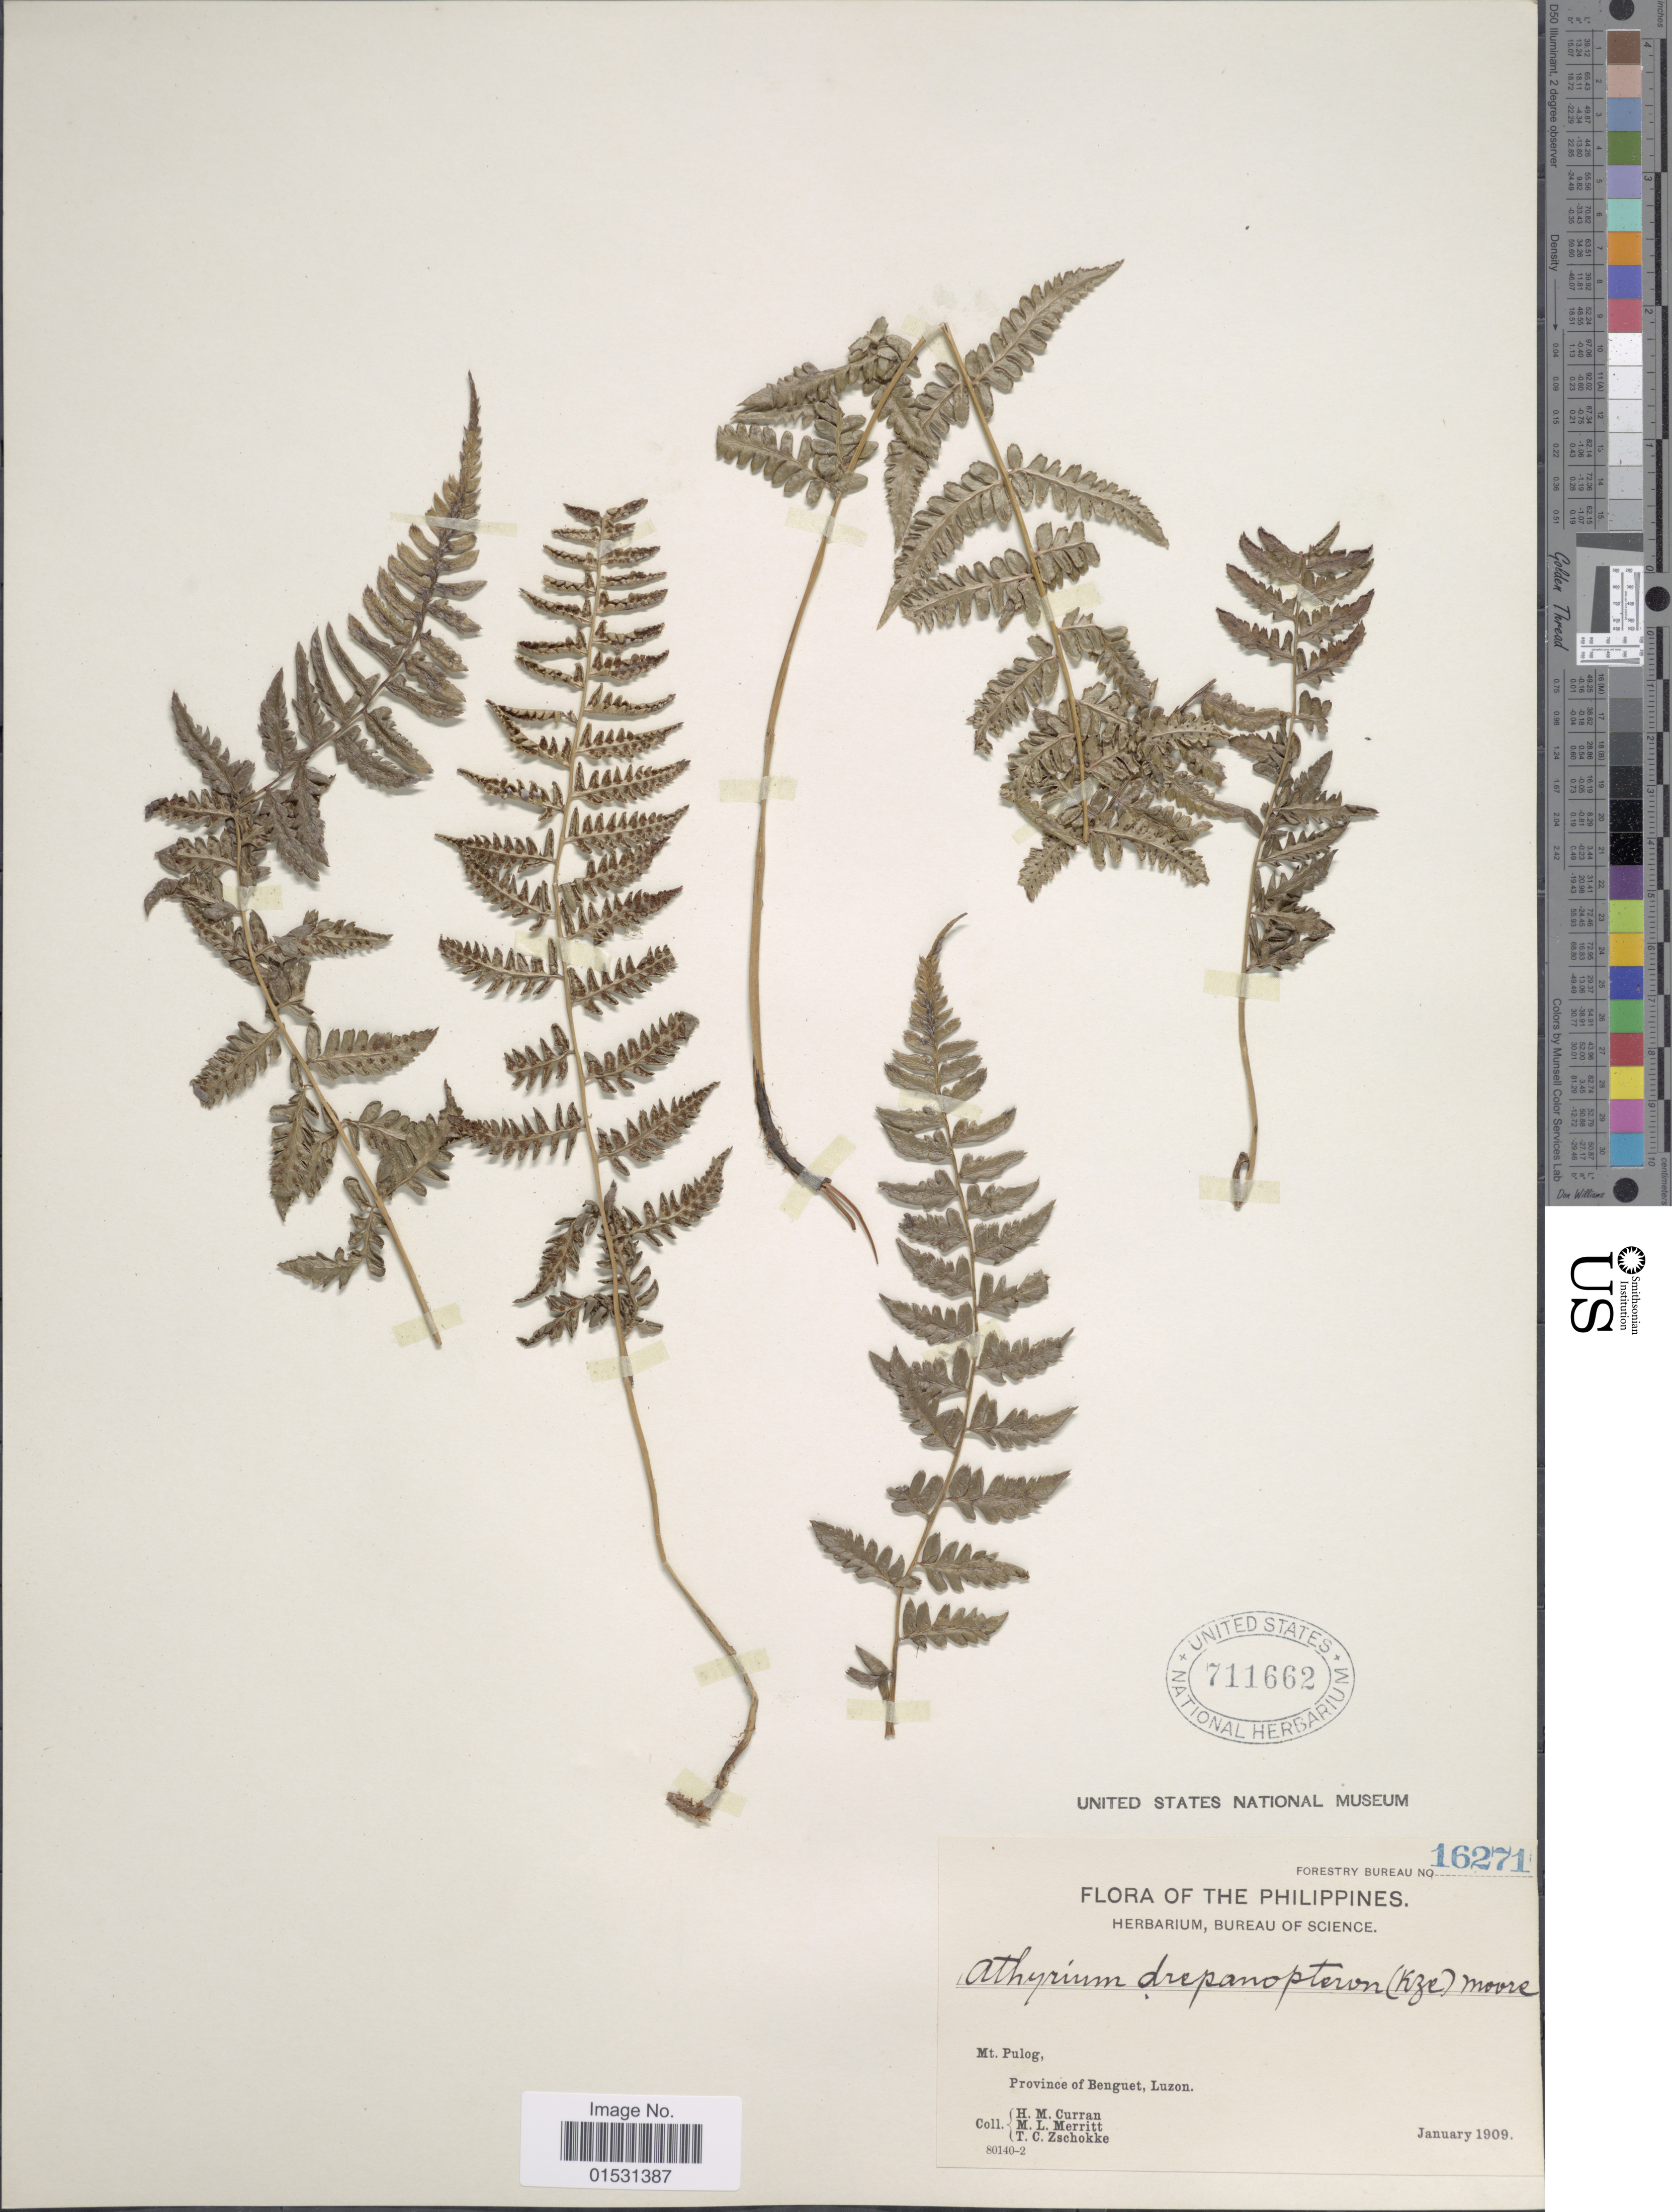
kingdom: Plantae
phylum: Tracheophyta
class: Polypodiopsida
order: Polypodiales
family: Athyriaceae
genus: Athyrium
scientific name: Athyrium drepanopterum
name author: (Kunze) A. Braun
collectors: H. M. Curran, M. L. Merritt & T. C. Zschokke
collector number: Forestry Bureau 16271*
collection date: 1909-01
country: Philippines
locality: Mt. Pulog, Province of Benguet, Luzon.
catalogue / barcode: US 711662